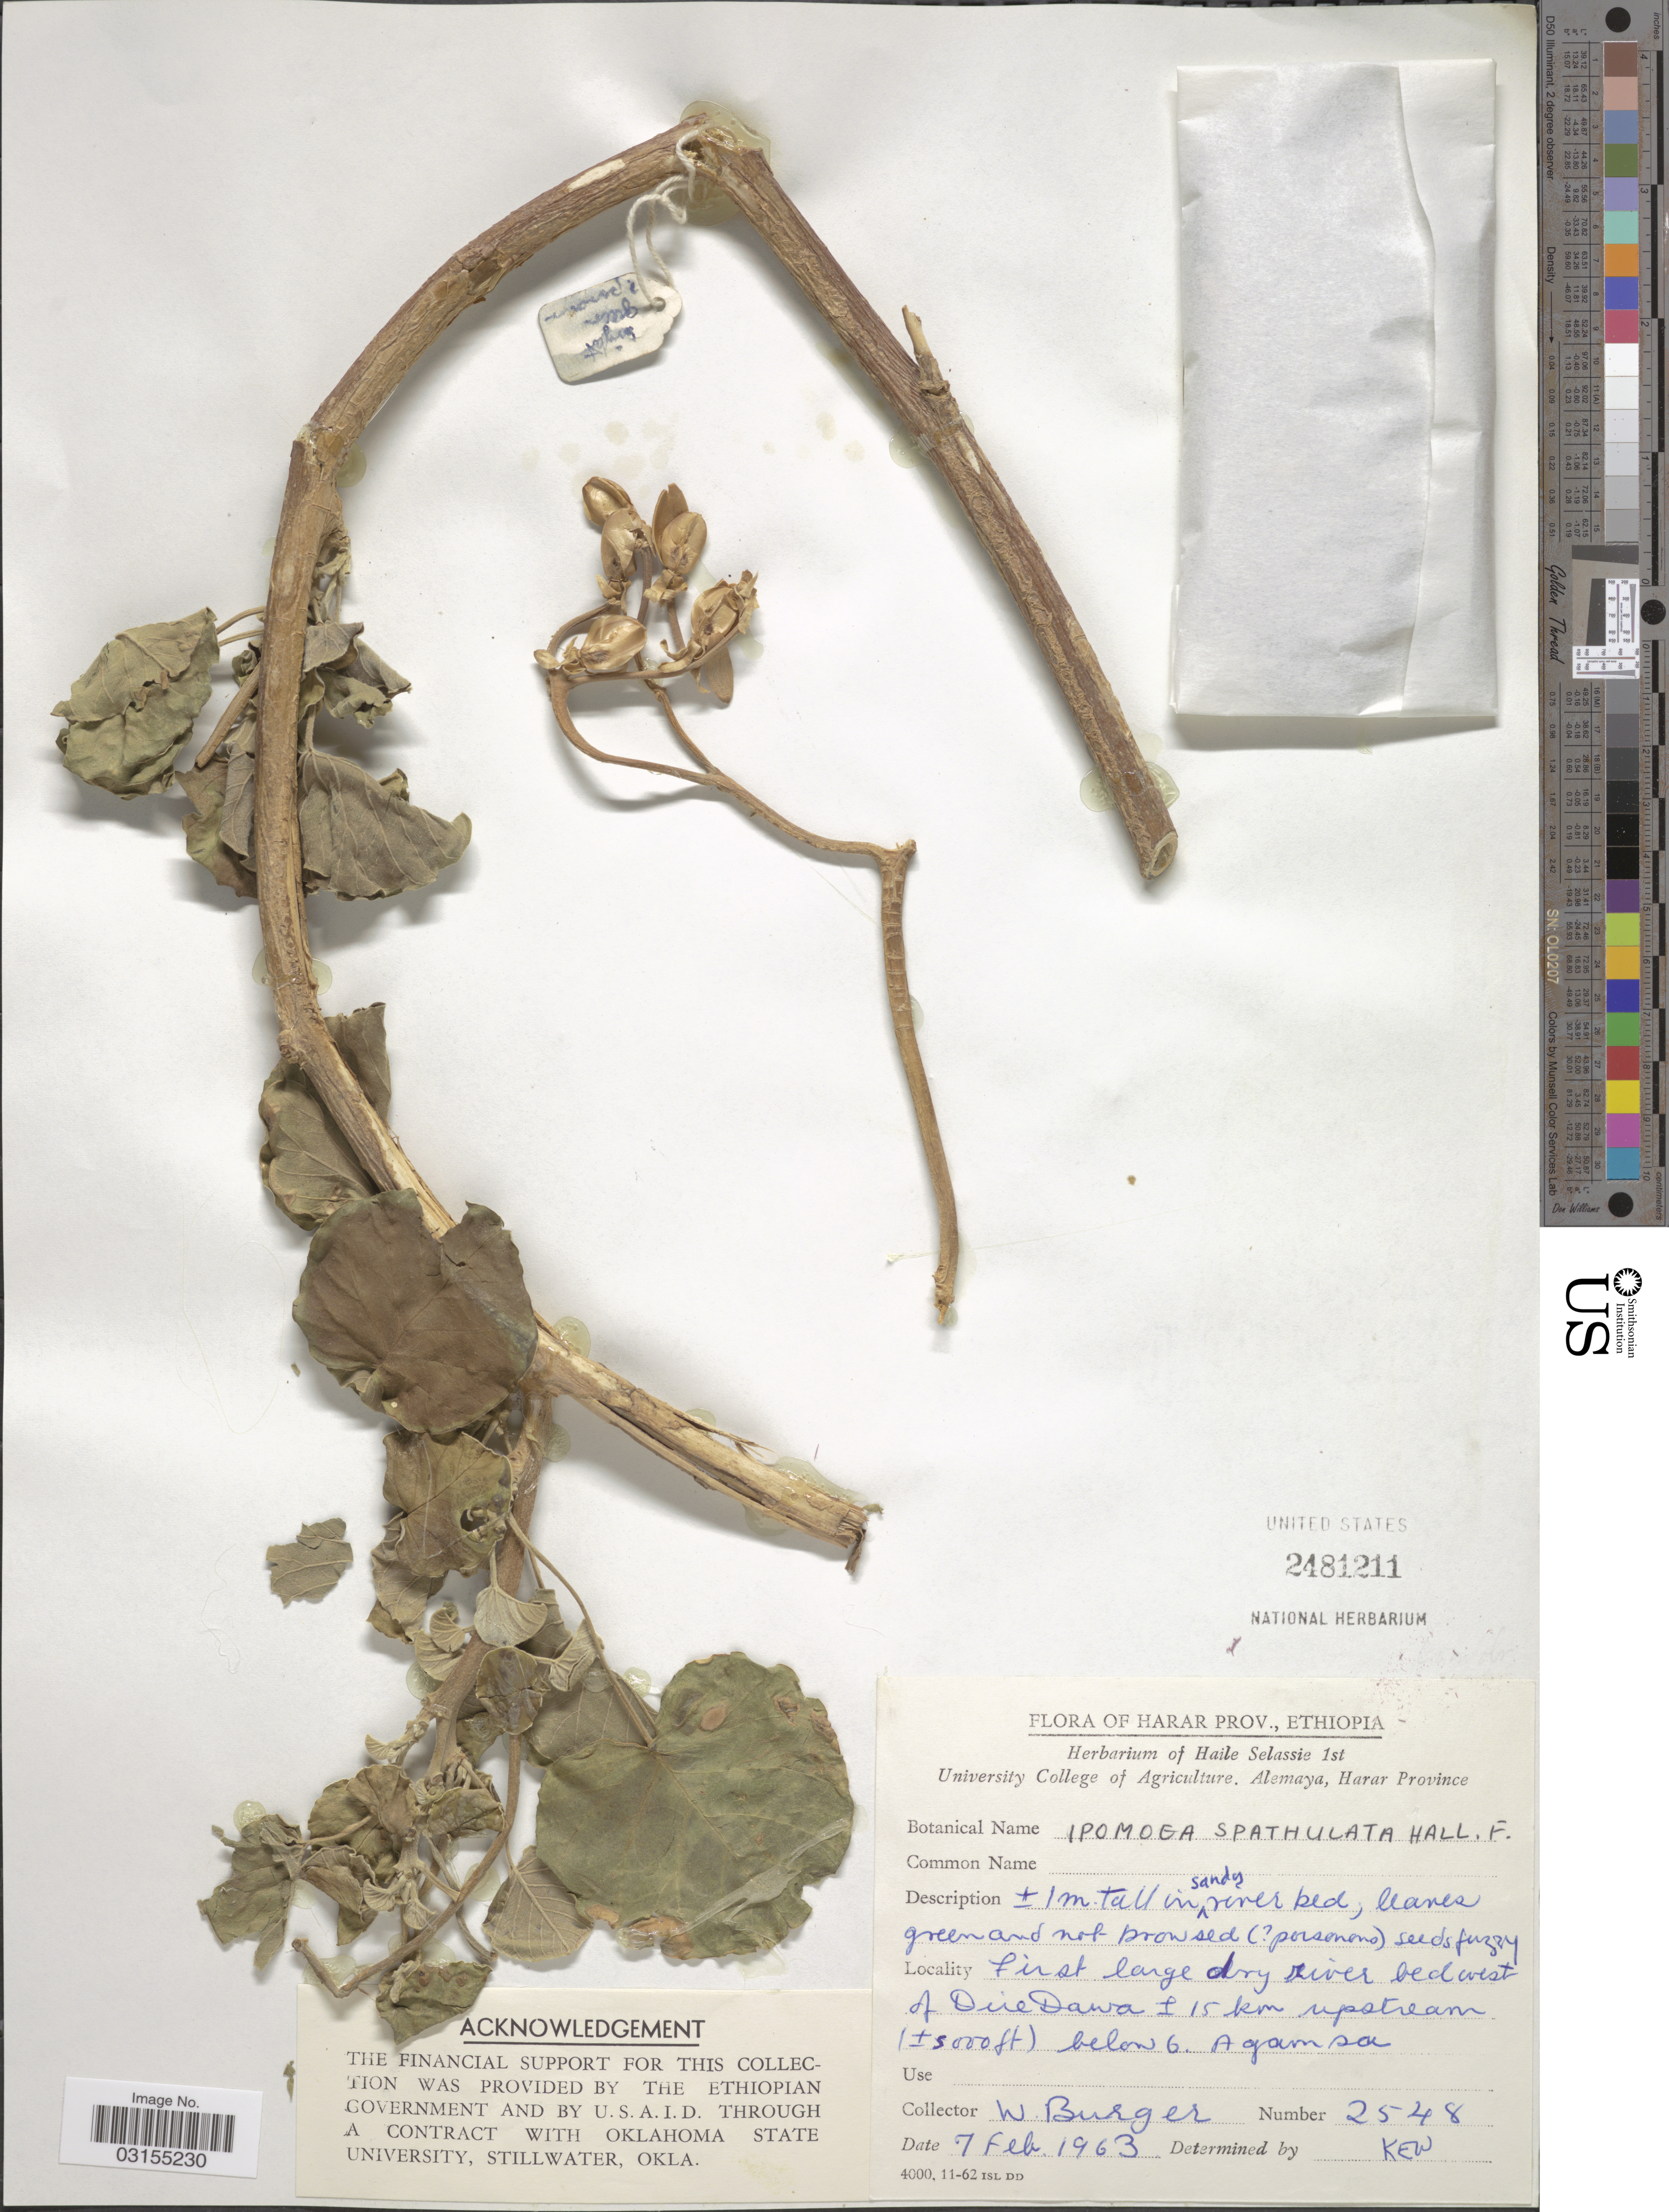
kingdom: Plantae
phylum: Tracheophyta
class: Magnoliopsida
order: Solanales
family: Convolvulaceae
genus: Ipomoea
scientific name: Ipomoea spathulata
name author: Hallier f.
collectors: W. Burger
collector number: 2548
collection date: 1963-02-07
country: Ethiopia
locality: Harar Prov. First large dry river bed west of Dire Dawa ± 15 km upstream below 6 [interpreted]. Agamsa.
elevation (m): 1524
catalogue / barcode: US 2481211